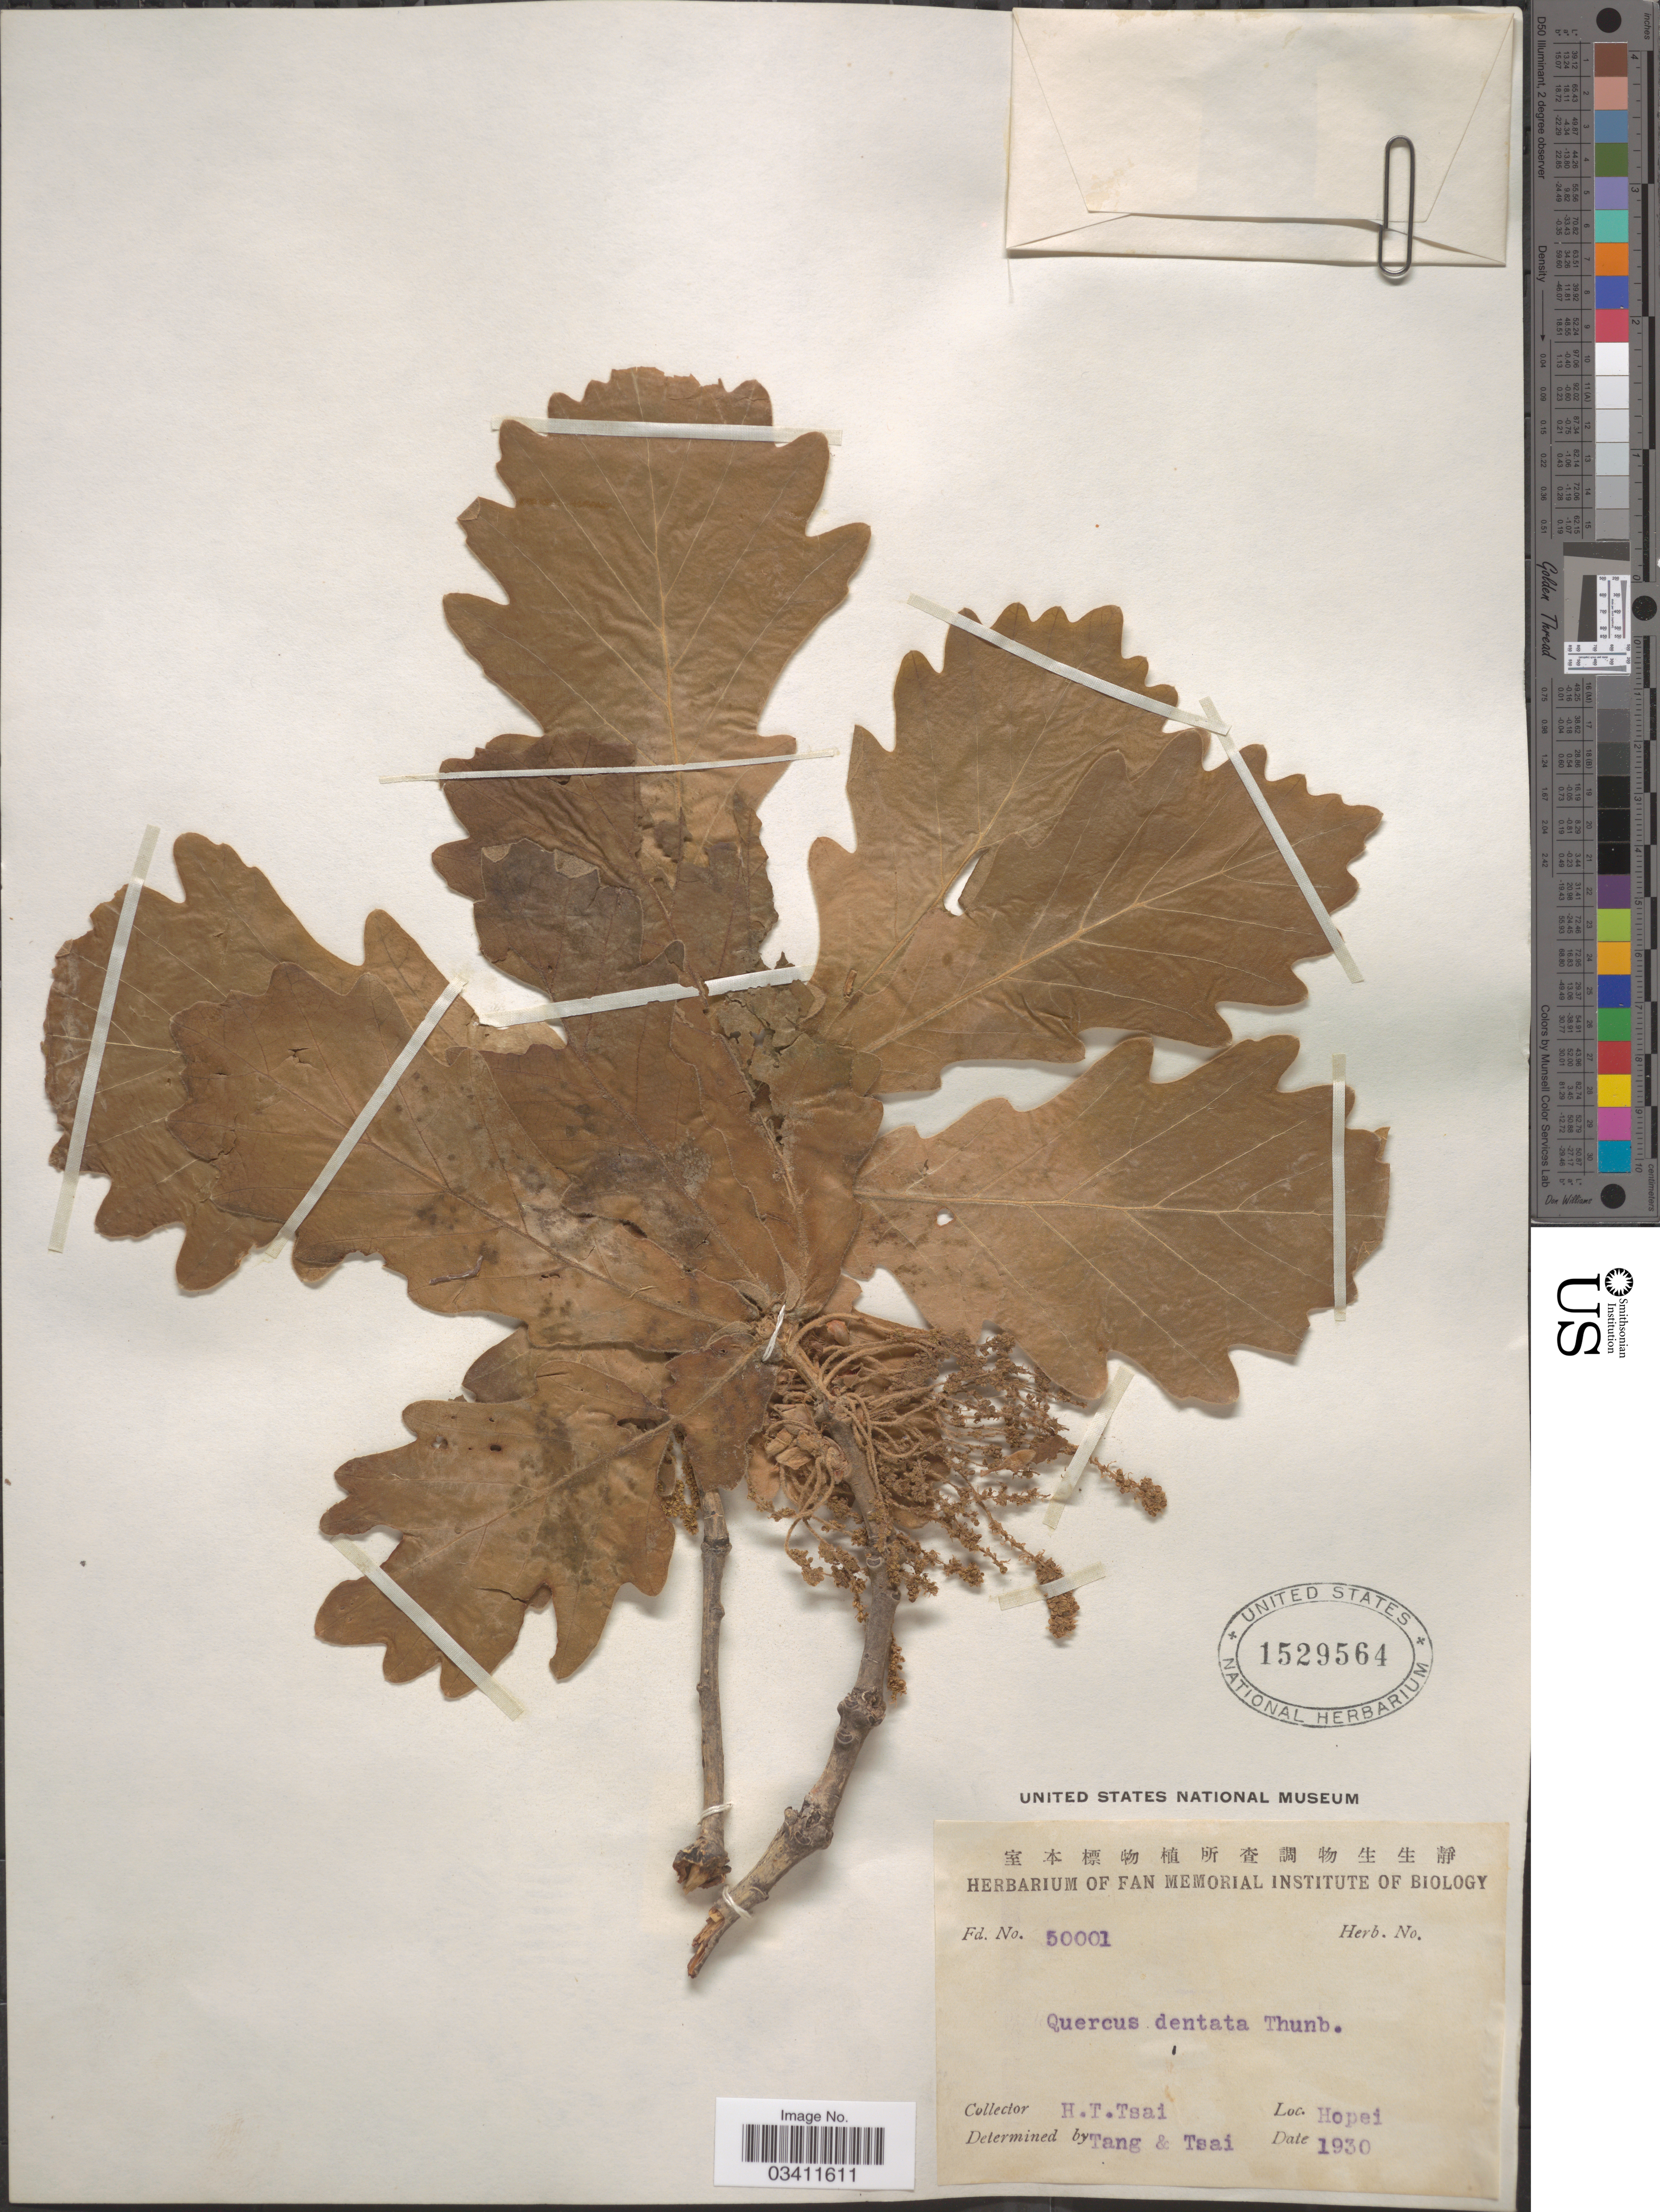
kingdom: Plantae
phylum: Tracheophyta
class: Magnoliopsida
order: Fagales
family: Fagaceae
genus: Quercus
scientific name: Quercus dentata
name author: Thunb.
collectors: H. Tsai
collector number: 50001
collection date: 1930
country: China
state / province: Hebei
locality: Hopei.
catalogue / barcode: US 1529564